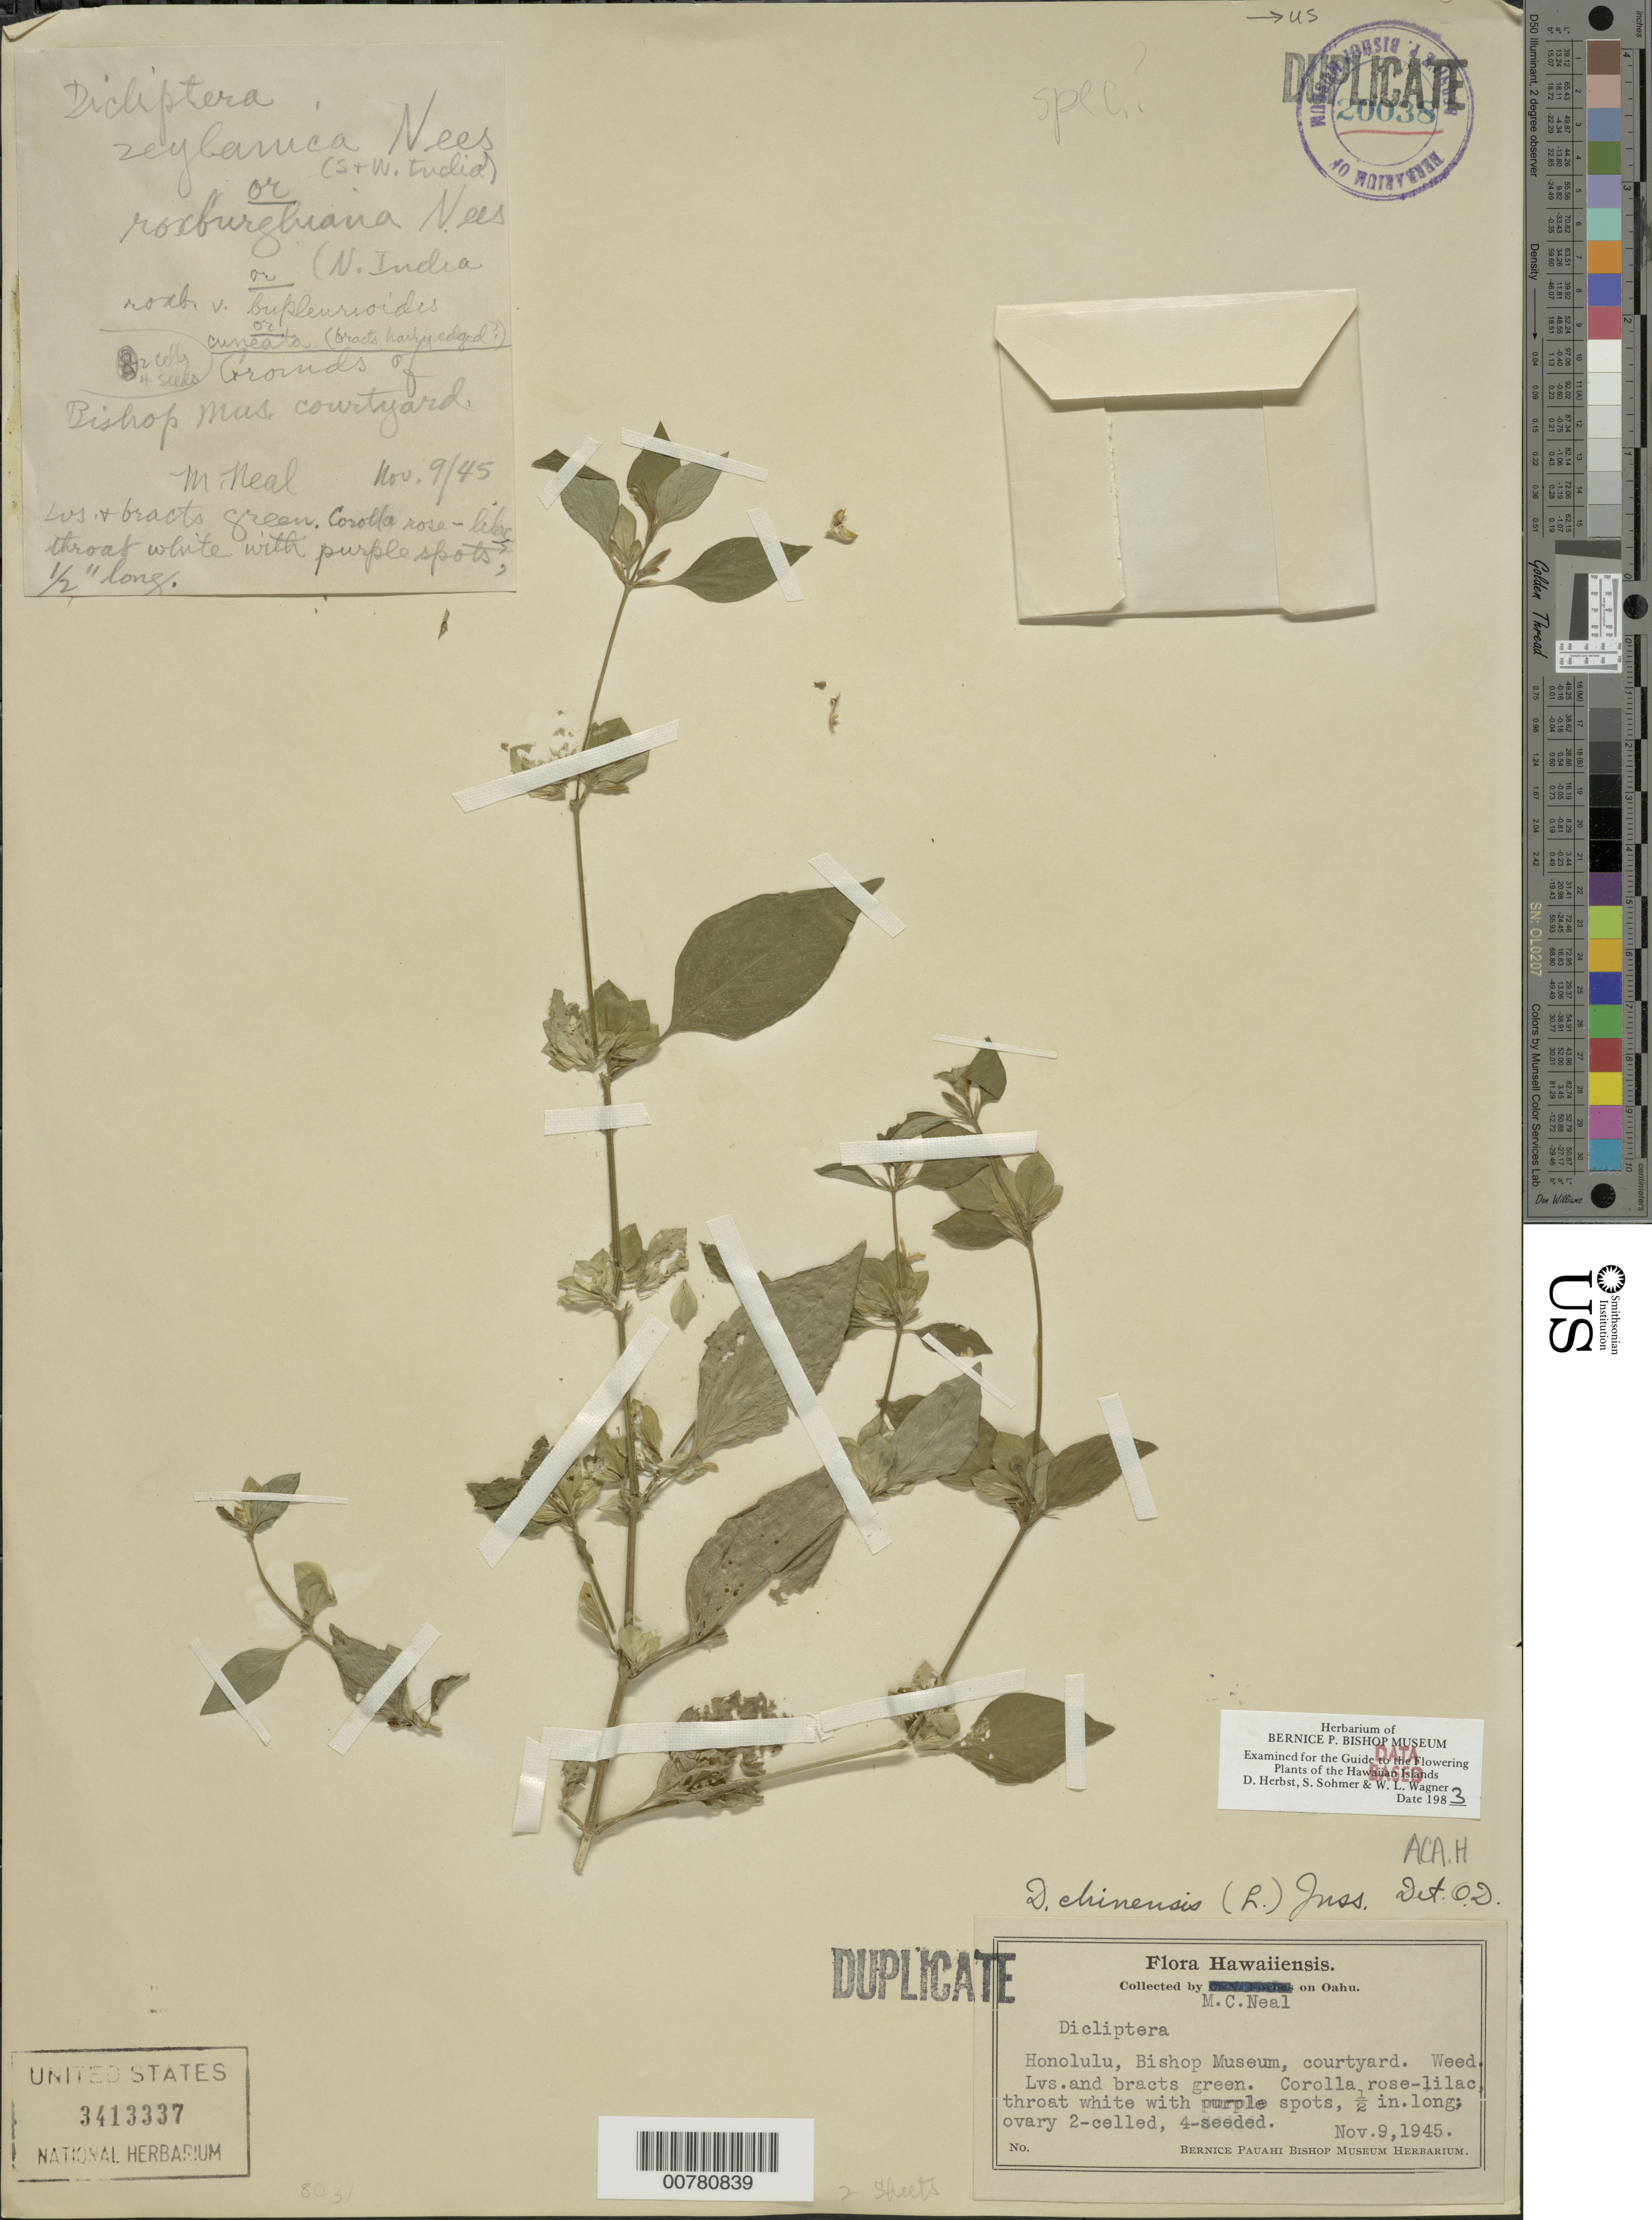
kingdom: Plantae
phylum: Tracheophyta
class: Magnoliopsida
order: Lamiales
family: Acanthaceae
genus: Dicliptera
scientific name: Dicliptera chinensis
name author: (L.) Juss.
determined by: Herbst, D. R.; Sohmer, S. H.; Wagner, W. L.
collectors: W. Ning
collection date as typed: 9 Nov 1945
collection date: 1945-11-09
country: United States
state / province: Hawaii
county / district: Honolulu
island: Oahu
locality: Bishop Museum, Honolulu. Courtyard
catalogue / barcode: US 3413337